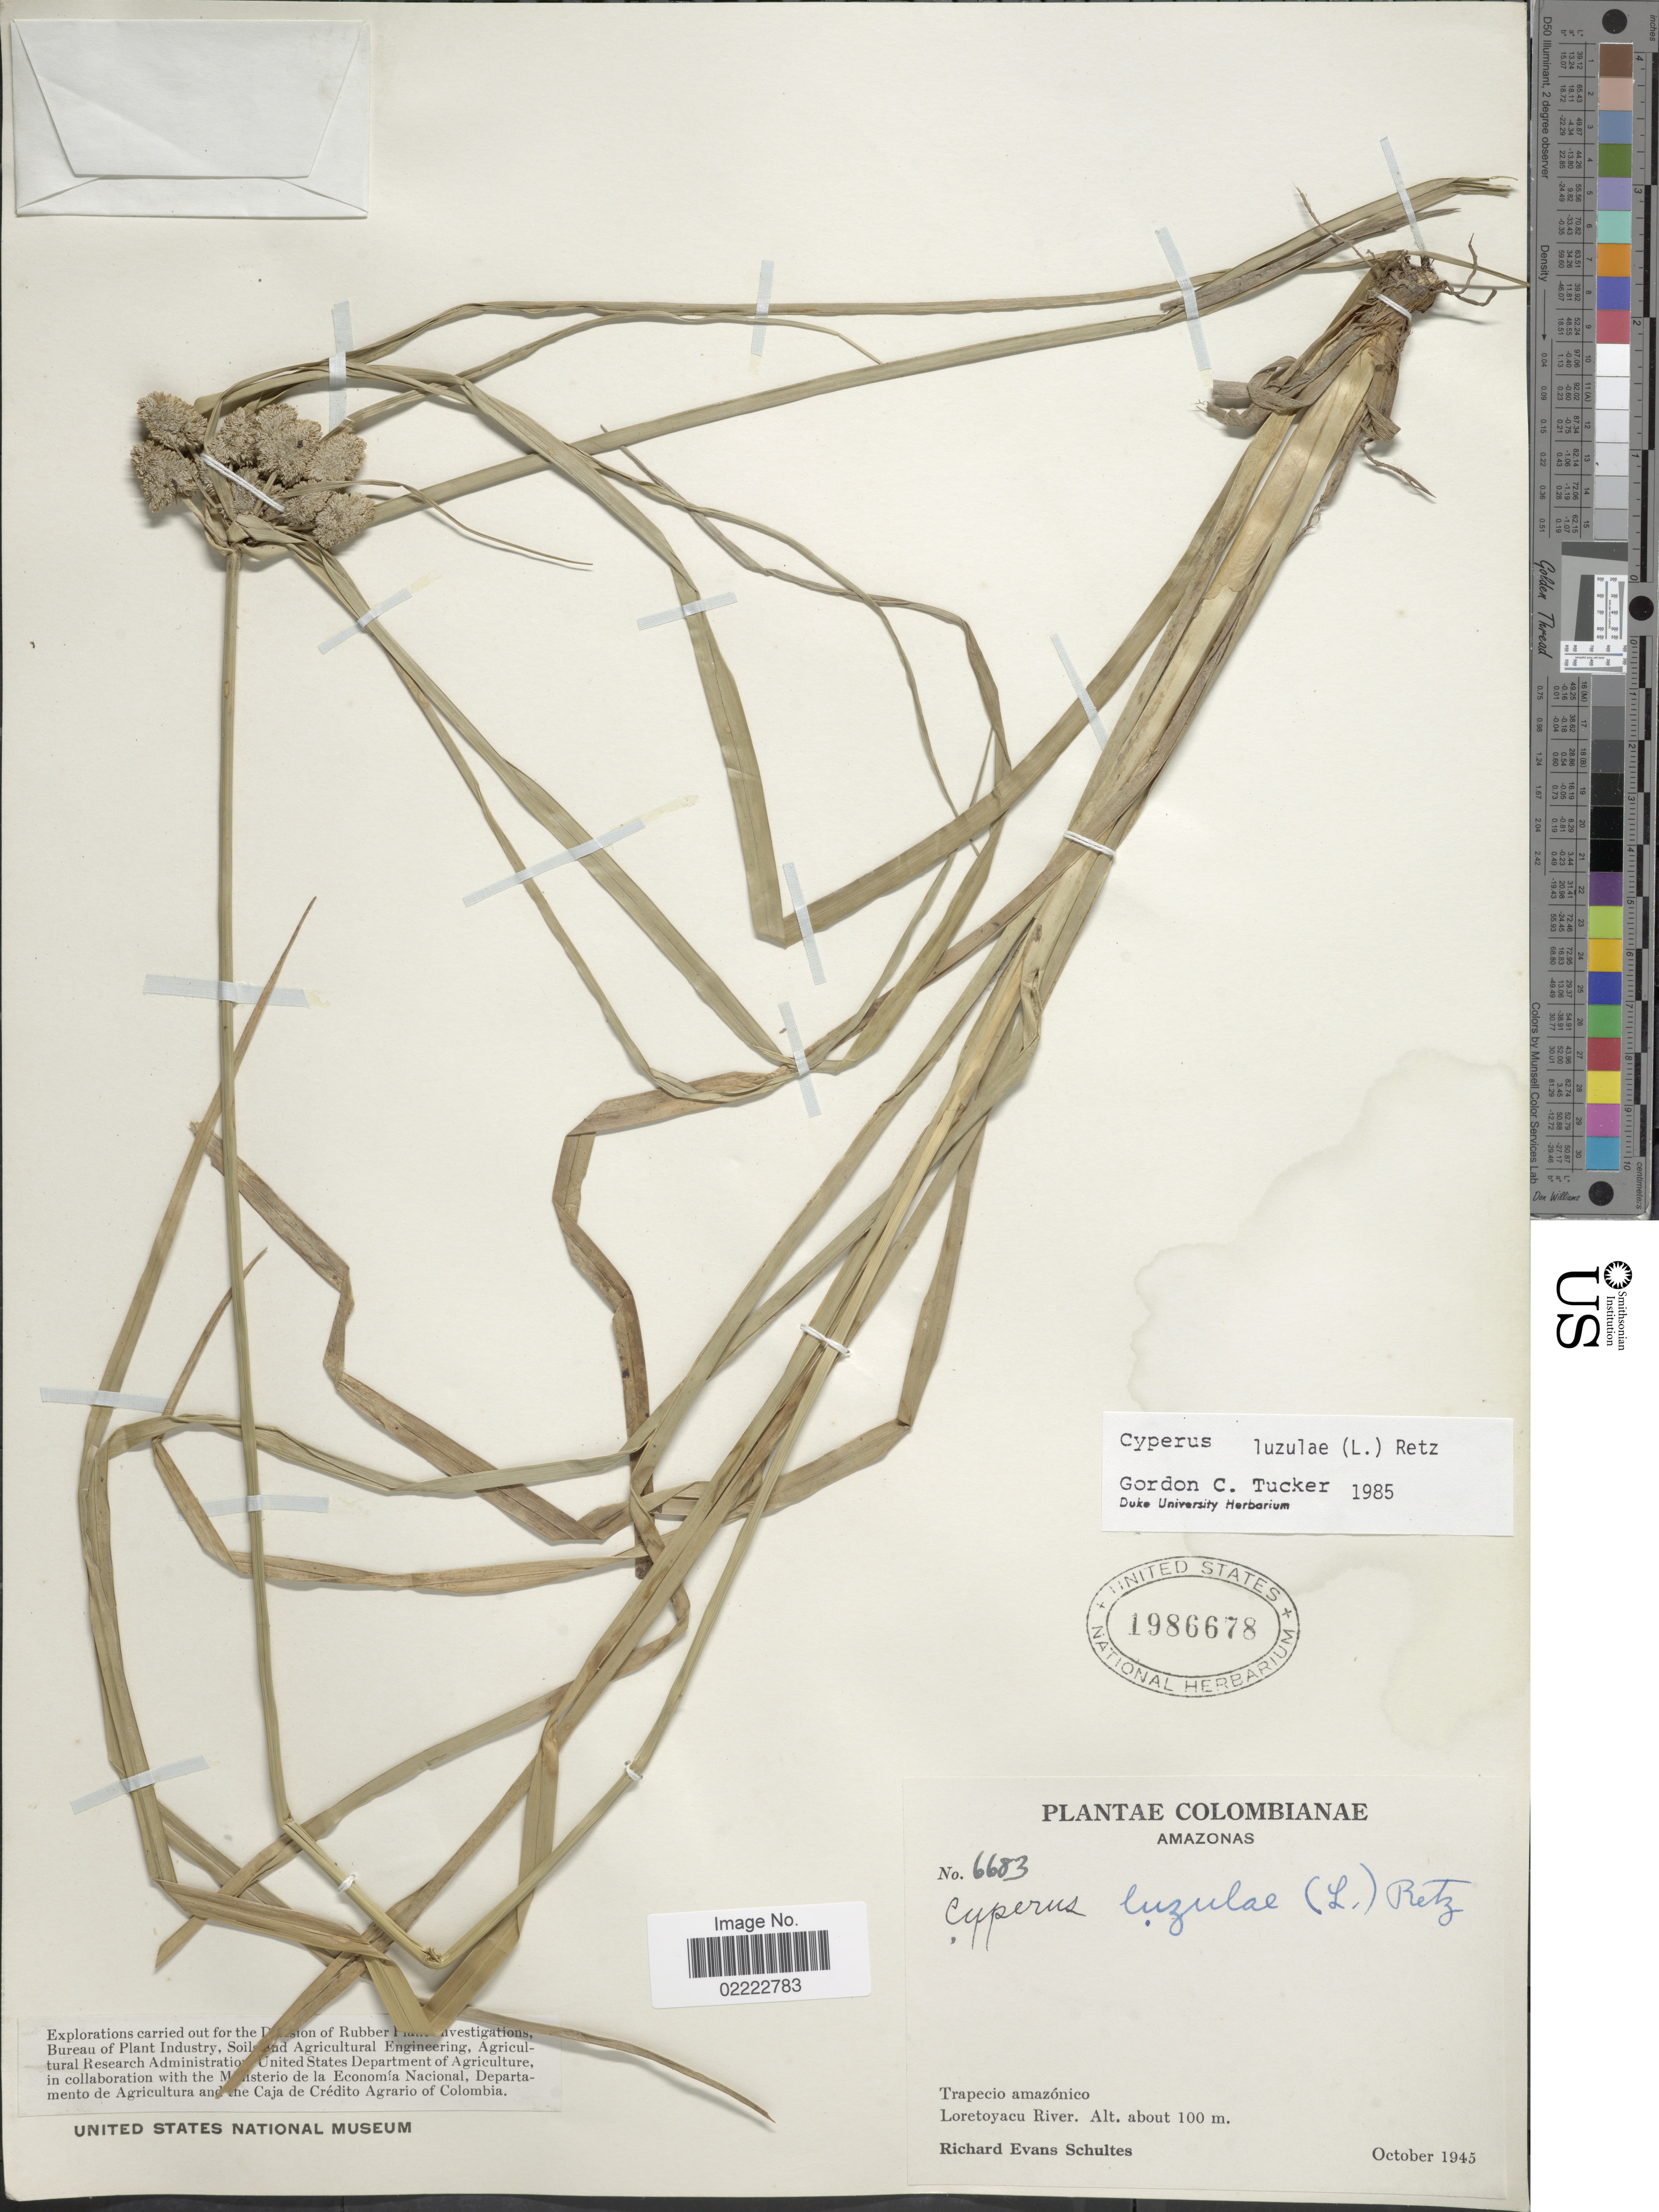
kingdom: Plantae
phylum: Tracheophyta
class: Liliopsida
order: Poales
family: Cyperaceae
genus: Cyperus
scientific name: Cyperus luzulae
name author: (L.) Rottb. ex Retz.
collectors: R. E. Schultes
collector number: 6683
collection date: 1945-10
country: Colombia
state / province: Amazônas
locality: Trapecio amazónico, Loretoyacu River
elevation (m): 100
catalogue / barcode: US 1986678